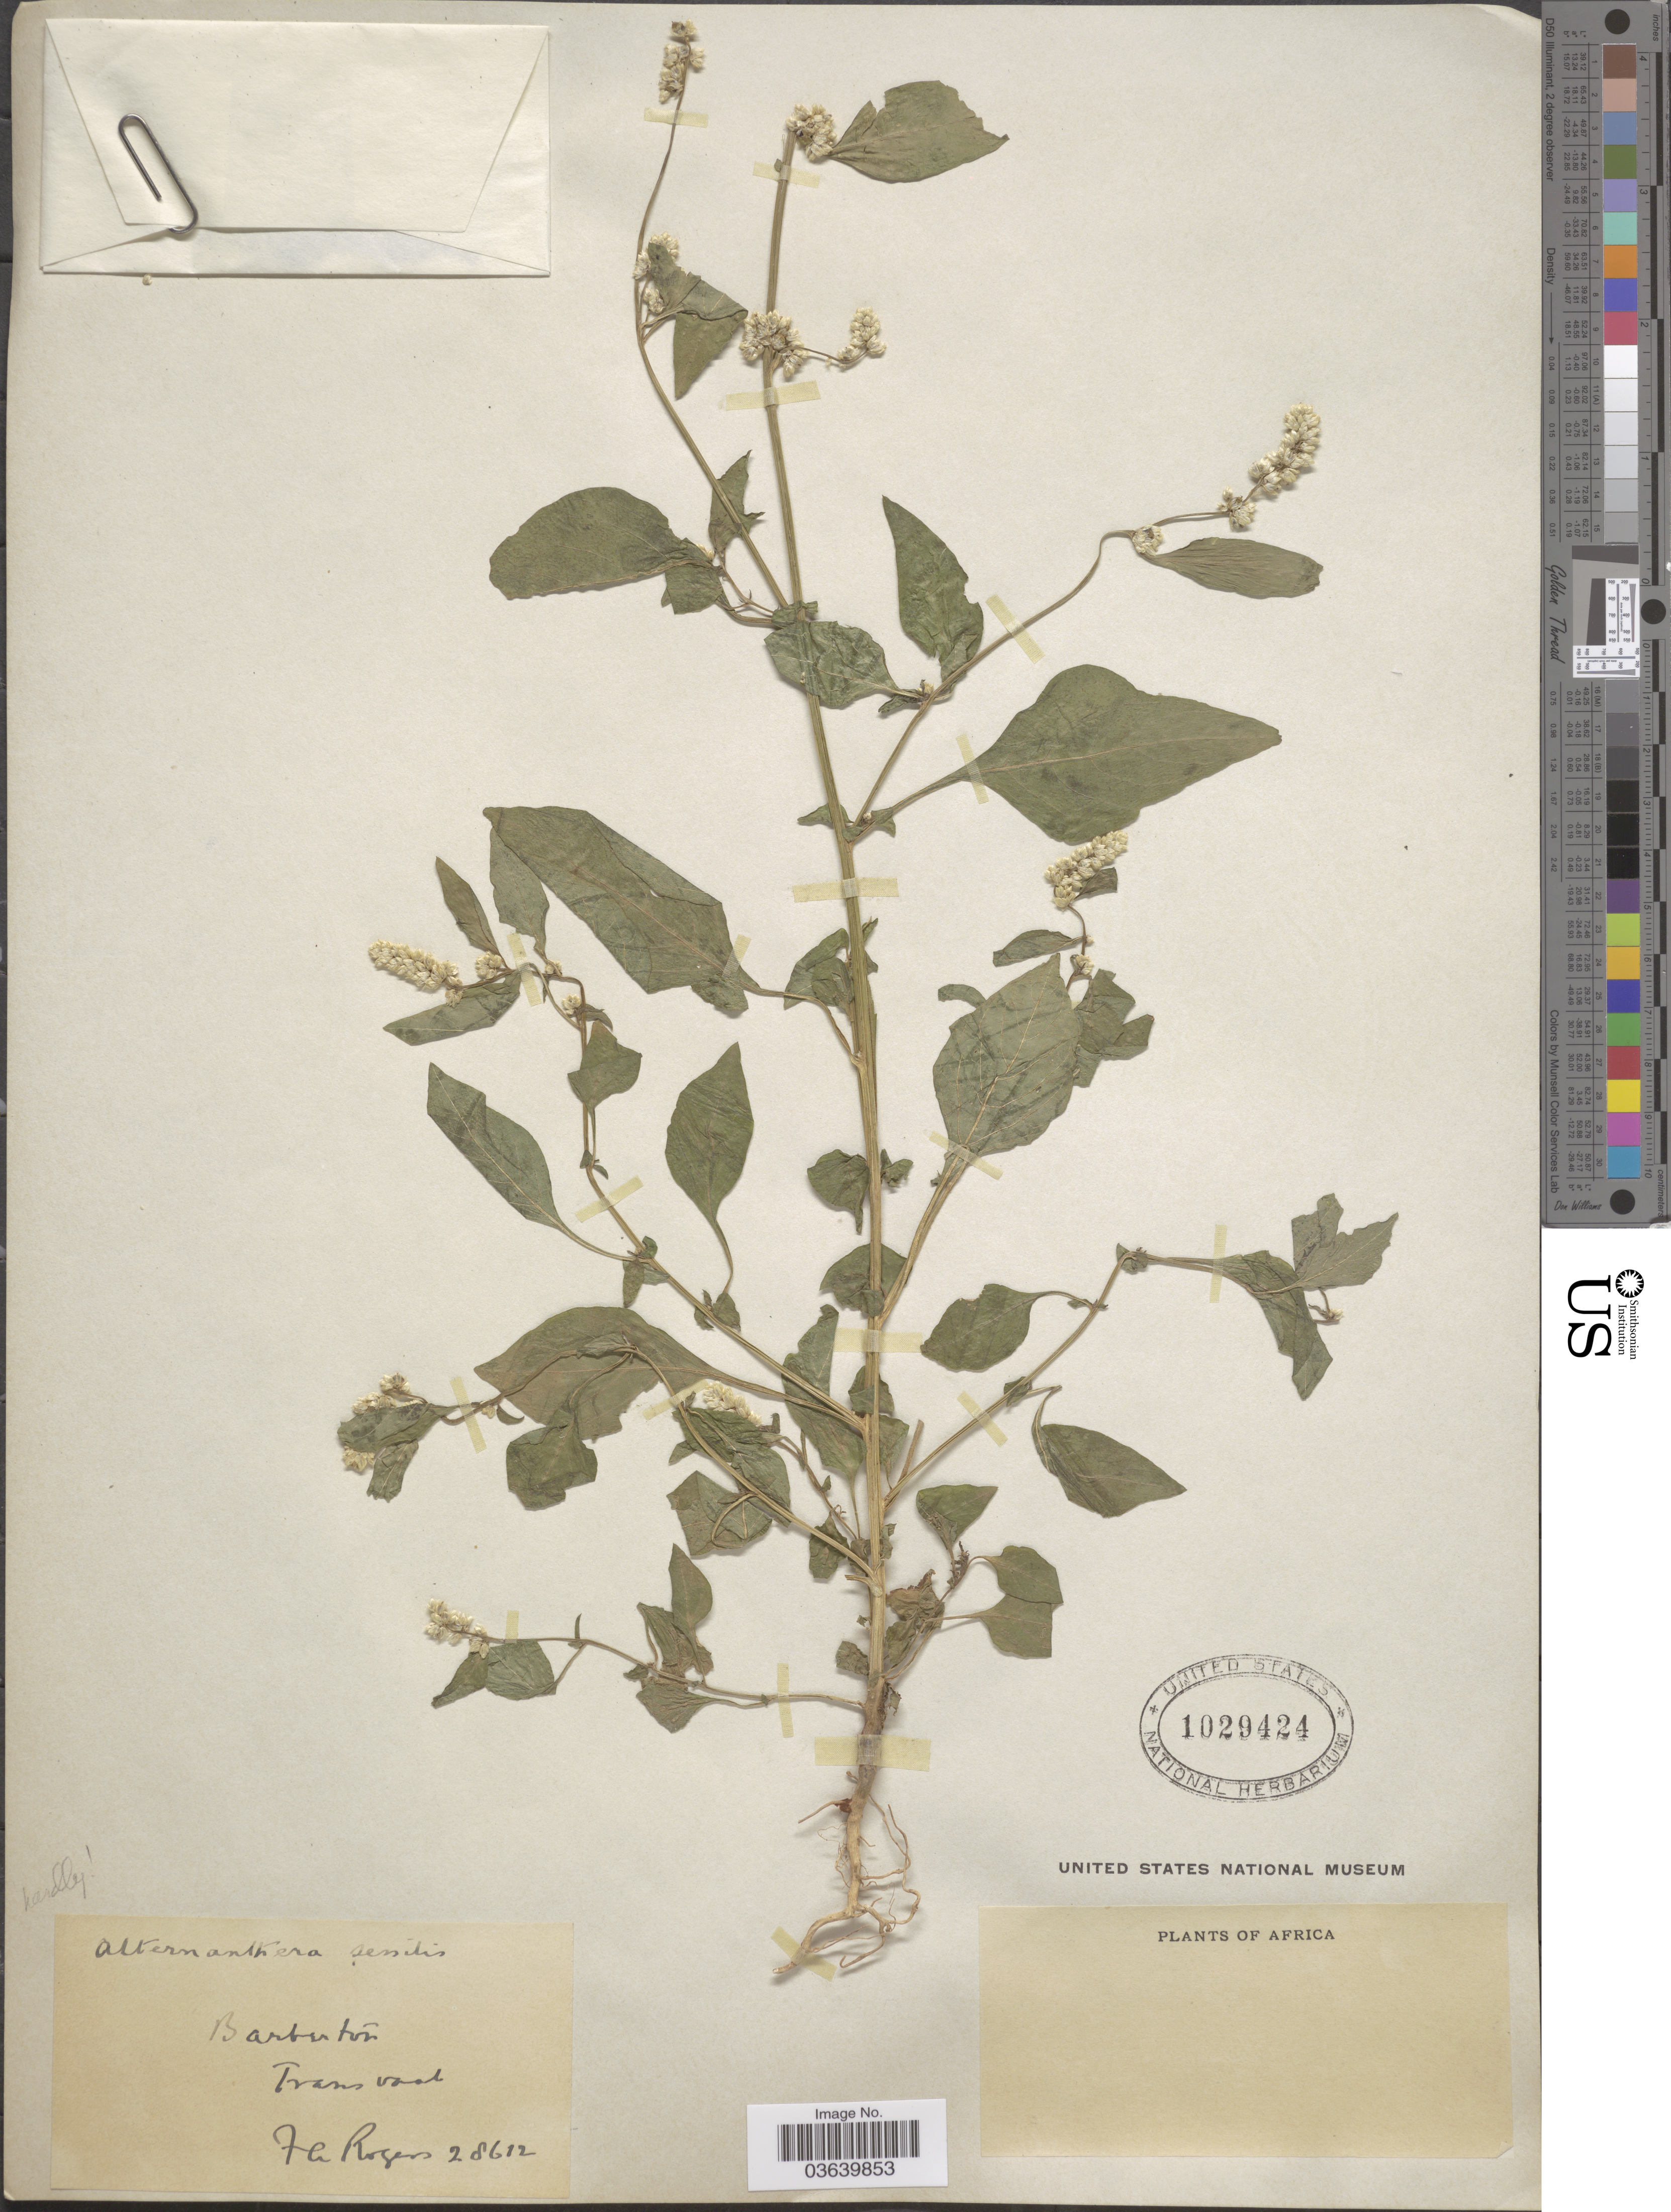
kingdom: Plantae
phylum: Tracheophyta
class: Magnoliopsida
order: Caryophyllales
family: Amaranthaceae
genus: Celosia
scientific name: Celosia trigyna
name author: L.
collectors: F. A. Rogers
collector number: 28612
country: South Africa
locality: Barberton. Transvaal.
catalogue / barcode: US 1029424